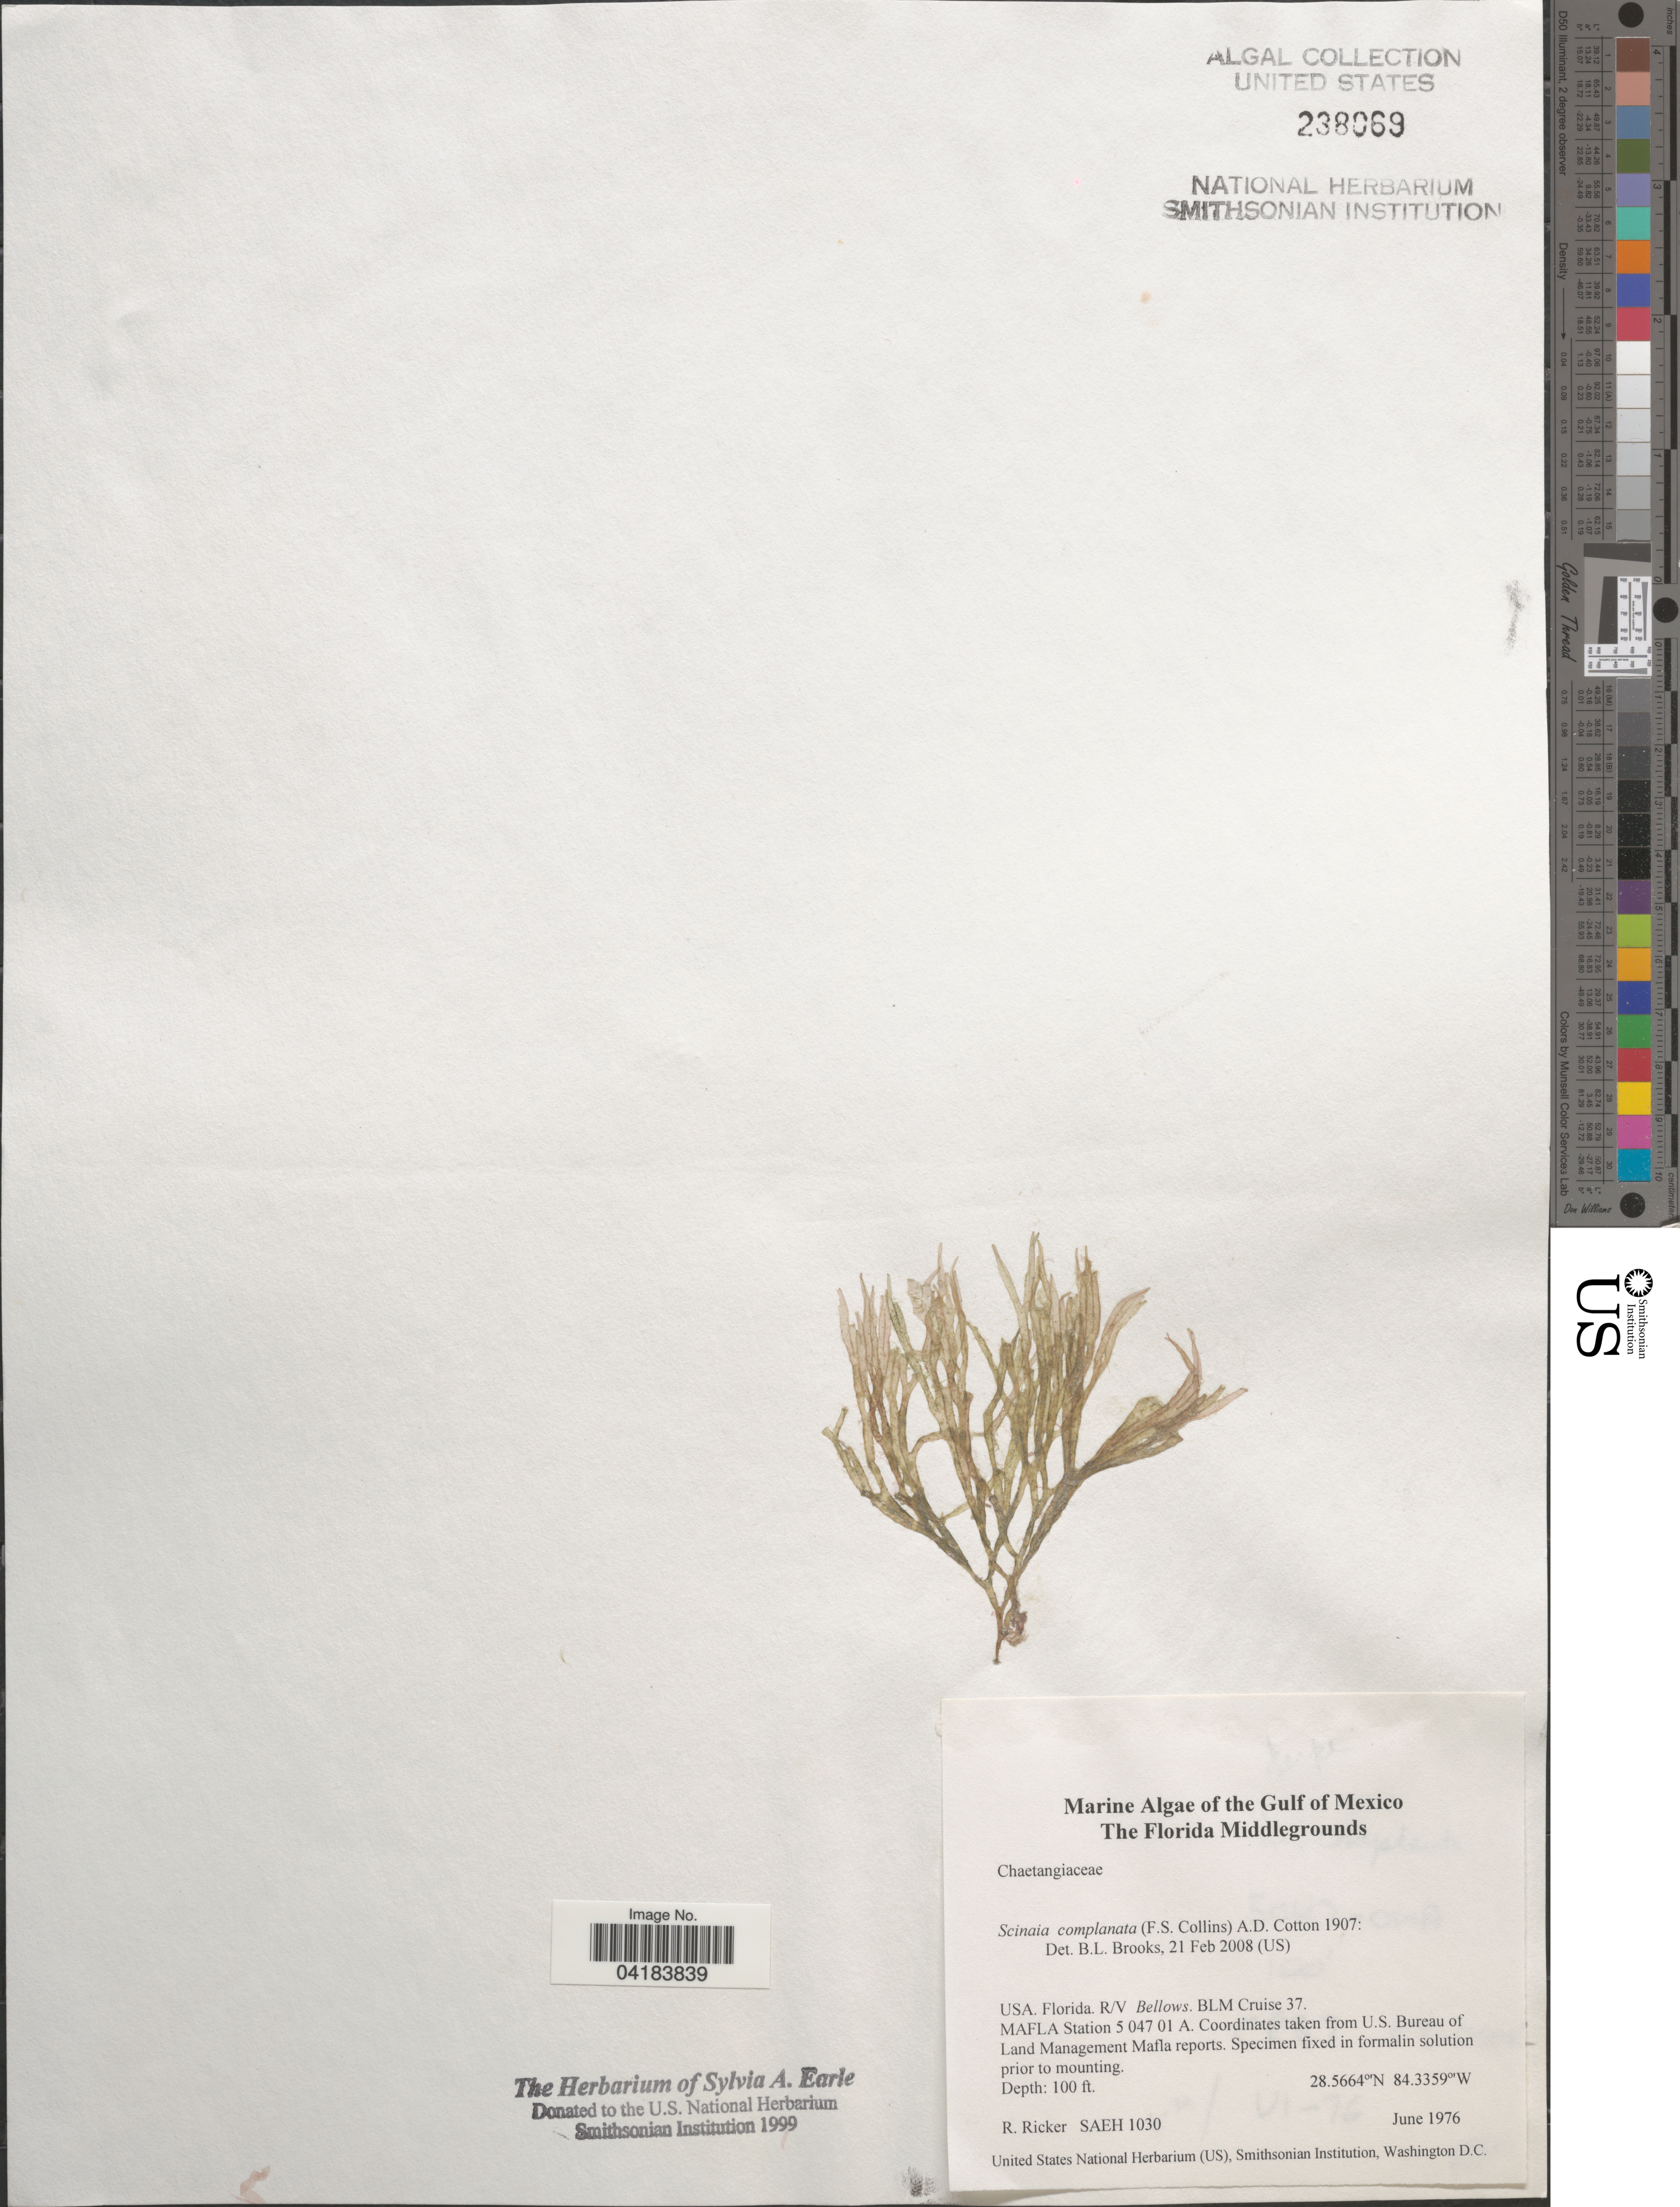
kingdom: Plantae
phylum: Rhodophyta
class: Florideophyceae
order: Nemaliales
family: Scinaiaceae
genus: Scinaia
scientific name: Scinaia complanata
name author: (Collins in Collins et al.) Cotton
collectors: R. Ricker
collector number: SAEH1030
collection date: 1976-06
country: United States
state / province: Florida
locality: Gulf of Mexico. The Florida Middlegrounds. R/V Bellows. BLM Cruise 37. MAFLA Station 5 047 01 A.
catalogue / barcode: US 238069